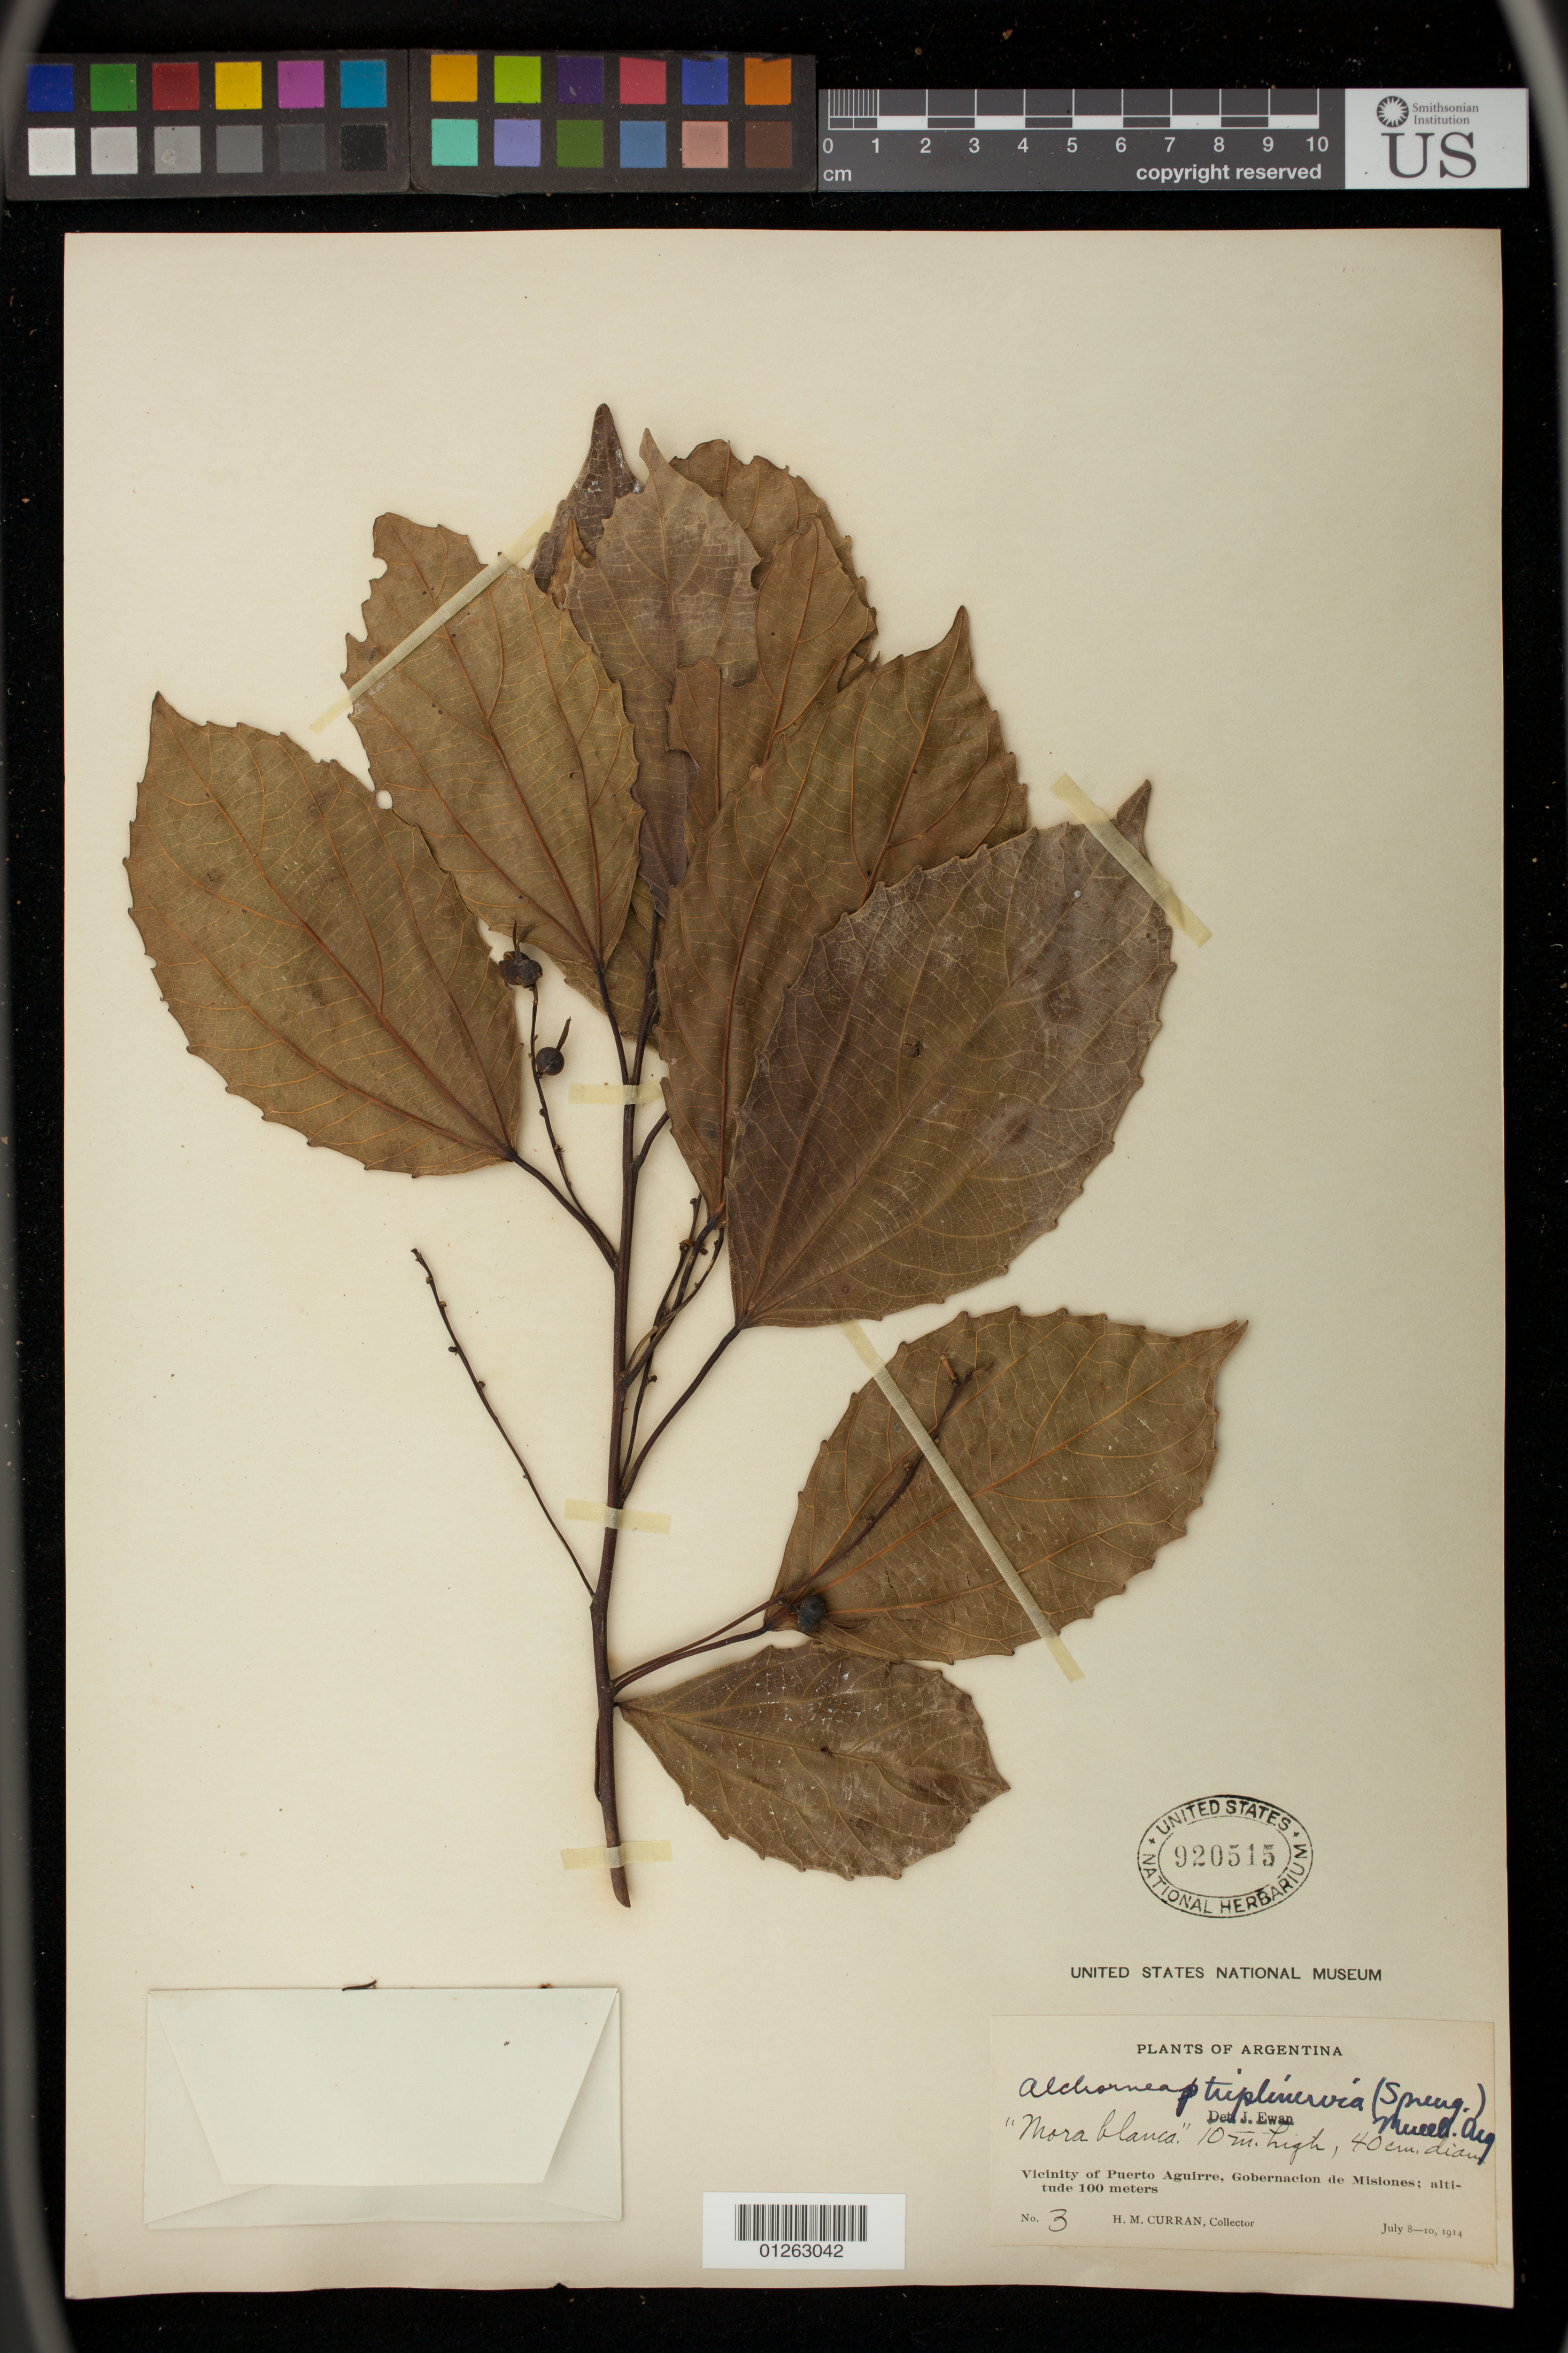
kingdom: Plantae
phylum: Tracheophyta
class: Magnoliopsida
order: Malpighiales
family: Euphorbiaceae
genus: Alchornea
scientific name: Alchornea triplinervia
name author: (Spreng.) Müll. Arg.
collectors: H. M. Curran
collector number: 3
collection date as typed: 08 Jul 1914 to 10 Jul 1914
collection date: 1914-07-08/1914-07-10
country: Argentina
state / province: Misiones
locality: Vicinity of Puerto Aguirre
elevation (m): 100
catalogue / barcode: US 920515